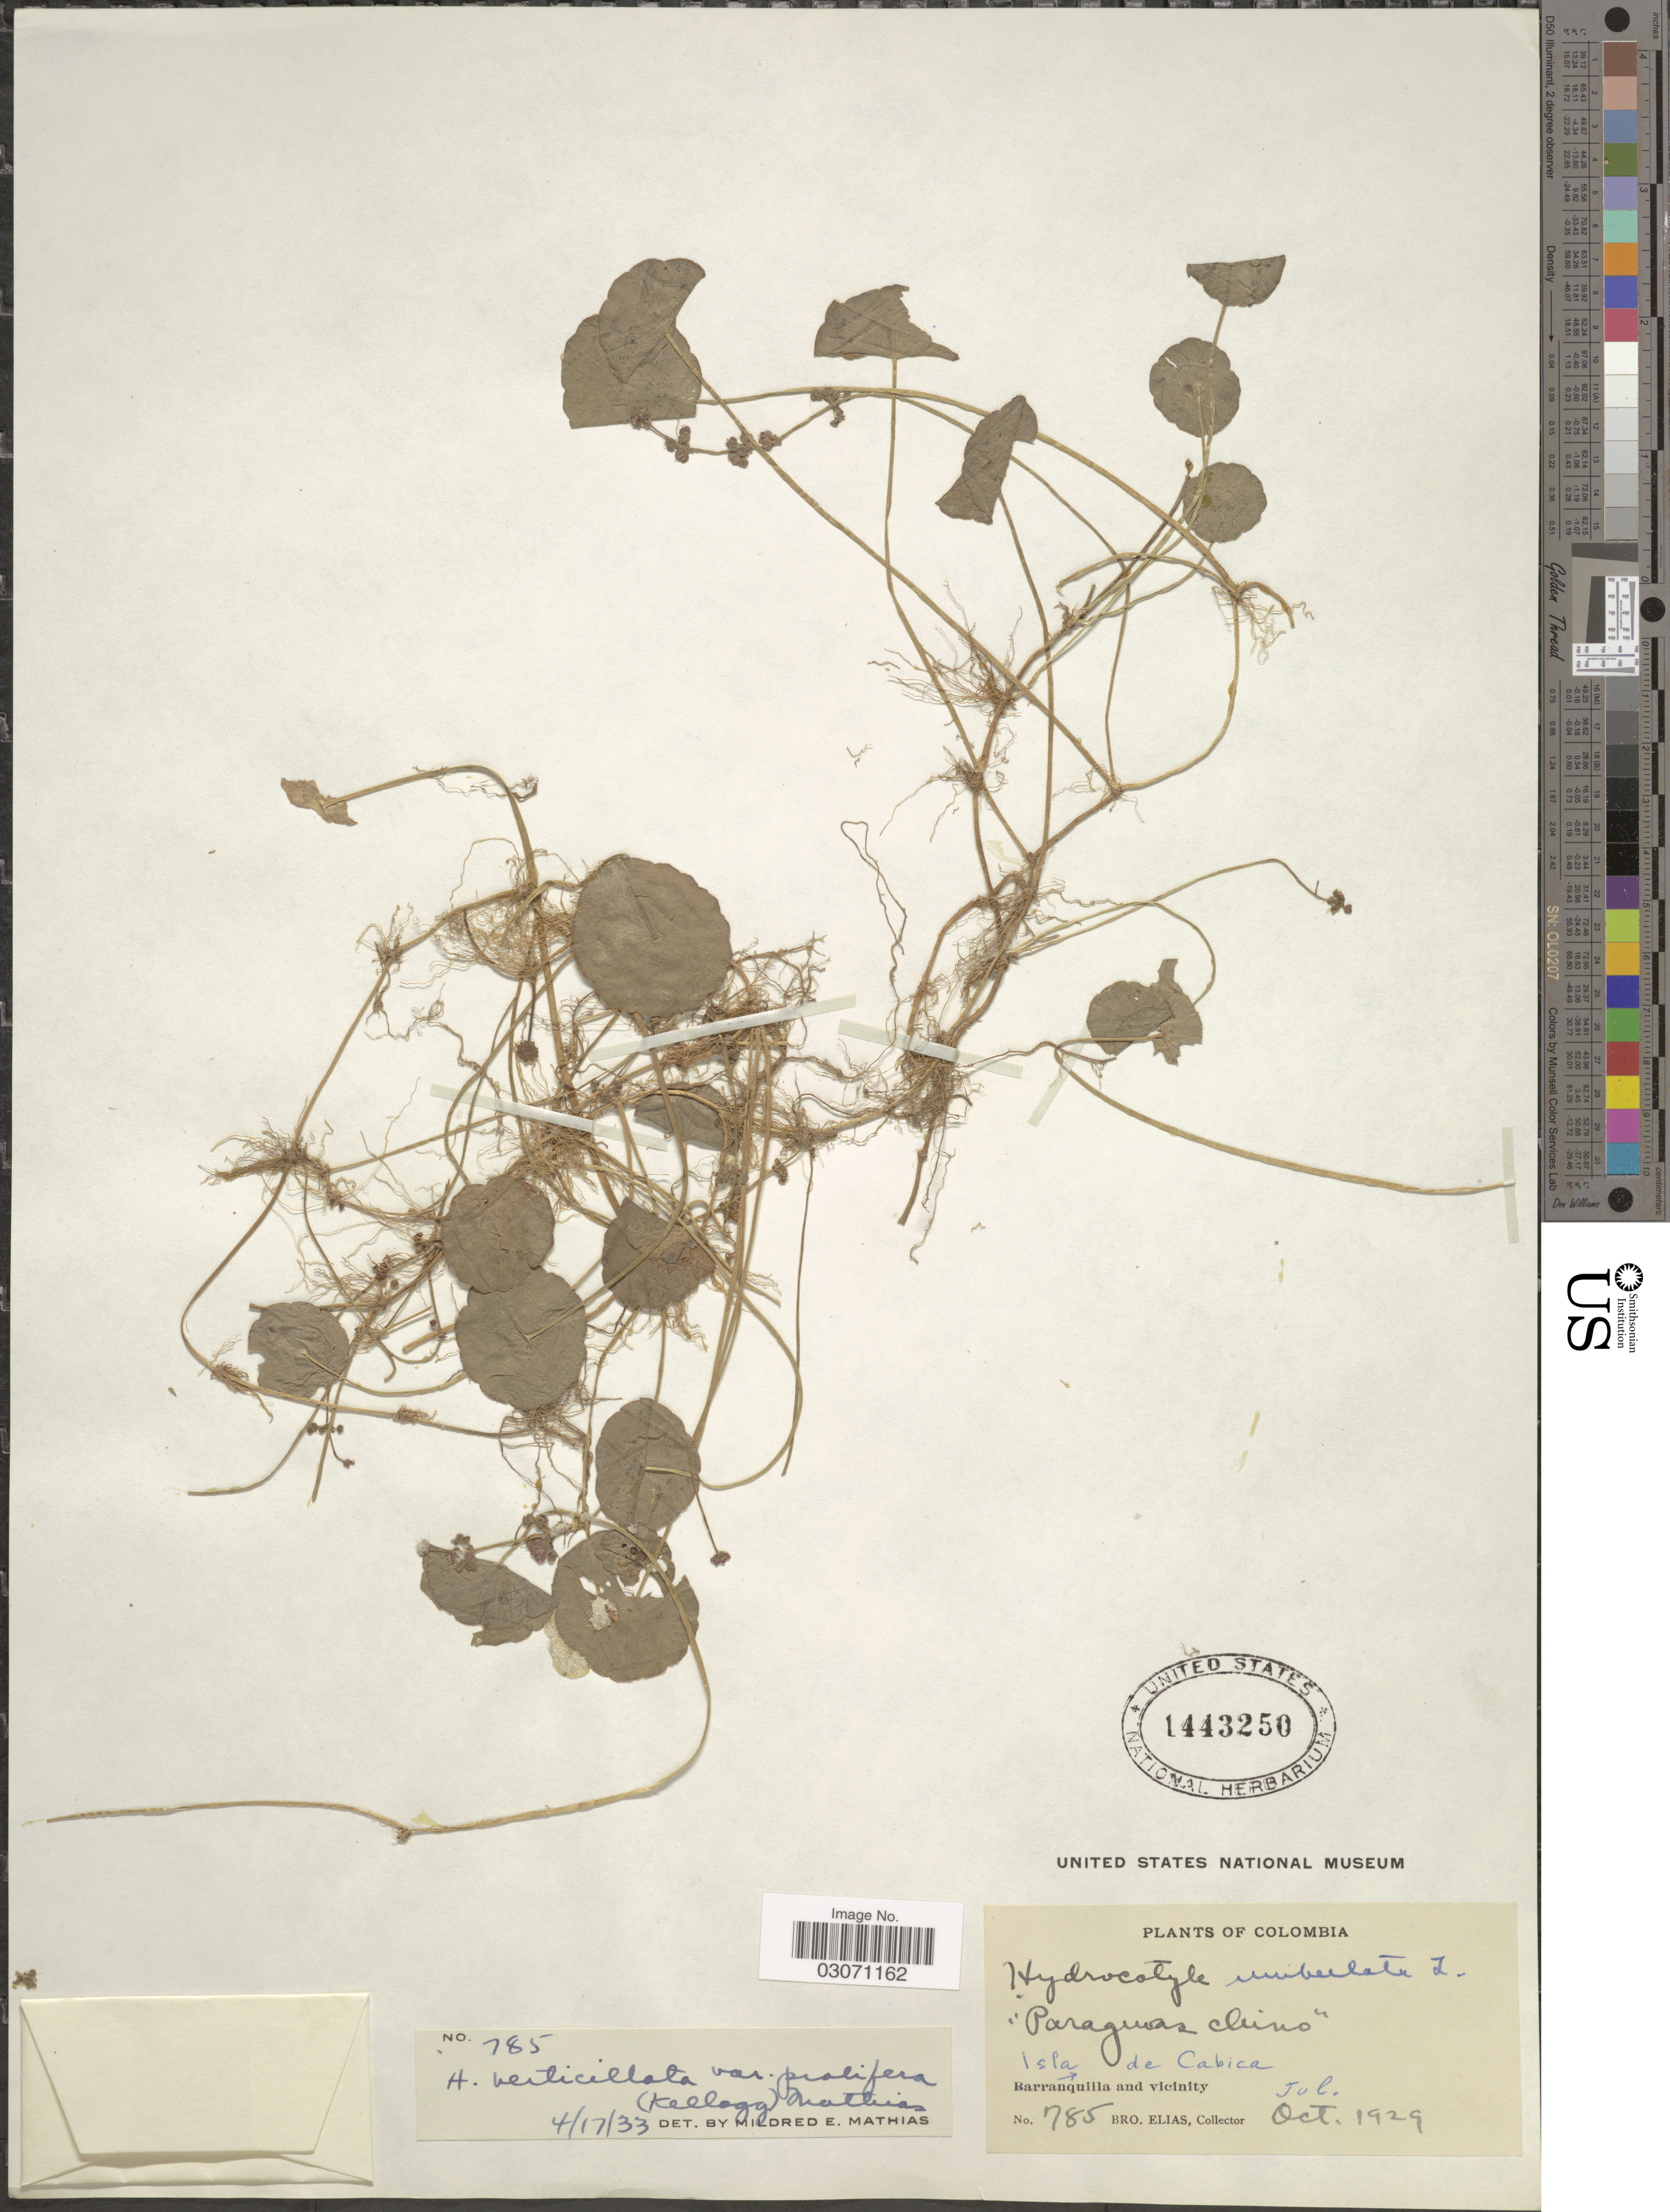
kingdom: Plantae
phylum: Tracheophyta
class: Magnoliopsida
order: Apiales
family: Araliaceae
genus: Hydrocotyle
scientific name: Hydrocotyle verticillata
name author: Thunb.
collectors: Bro. Elias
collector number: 785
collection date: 1929-07/1929-10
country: Colombia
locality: Isla de Cabica. Barranquilla and vicinity.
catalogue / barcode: US 1443250